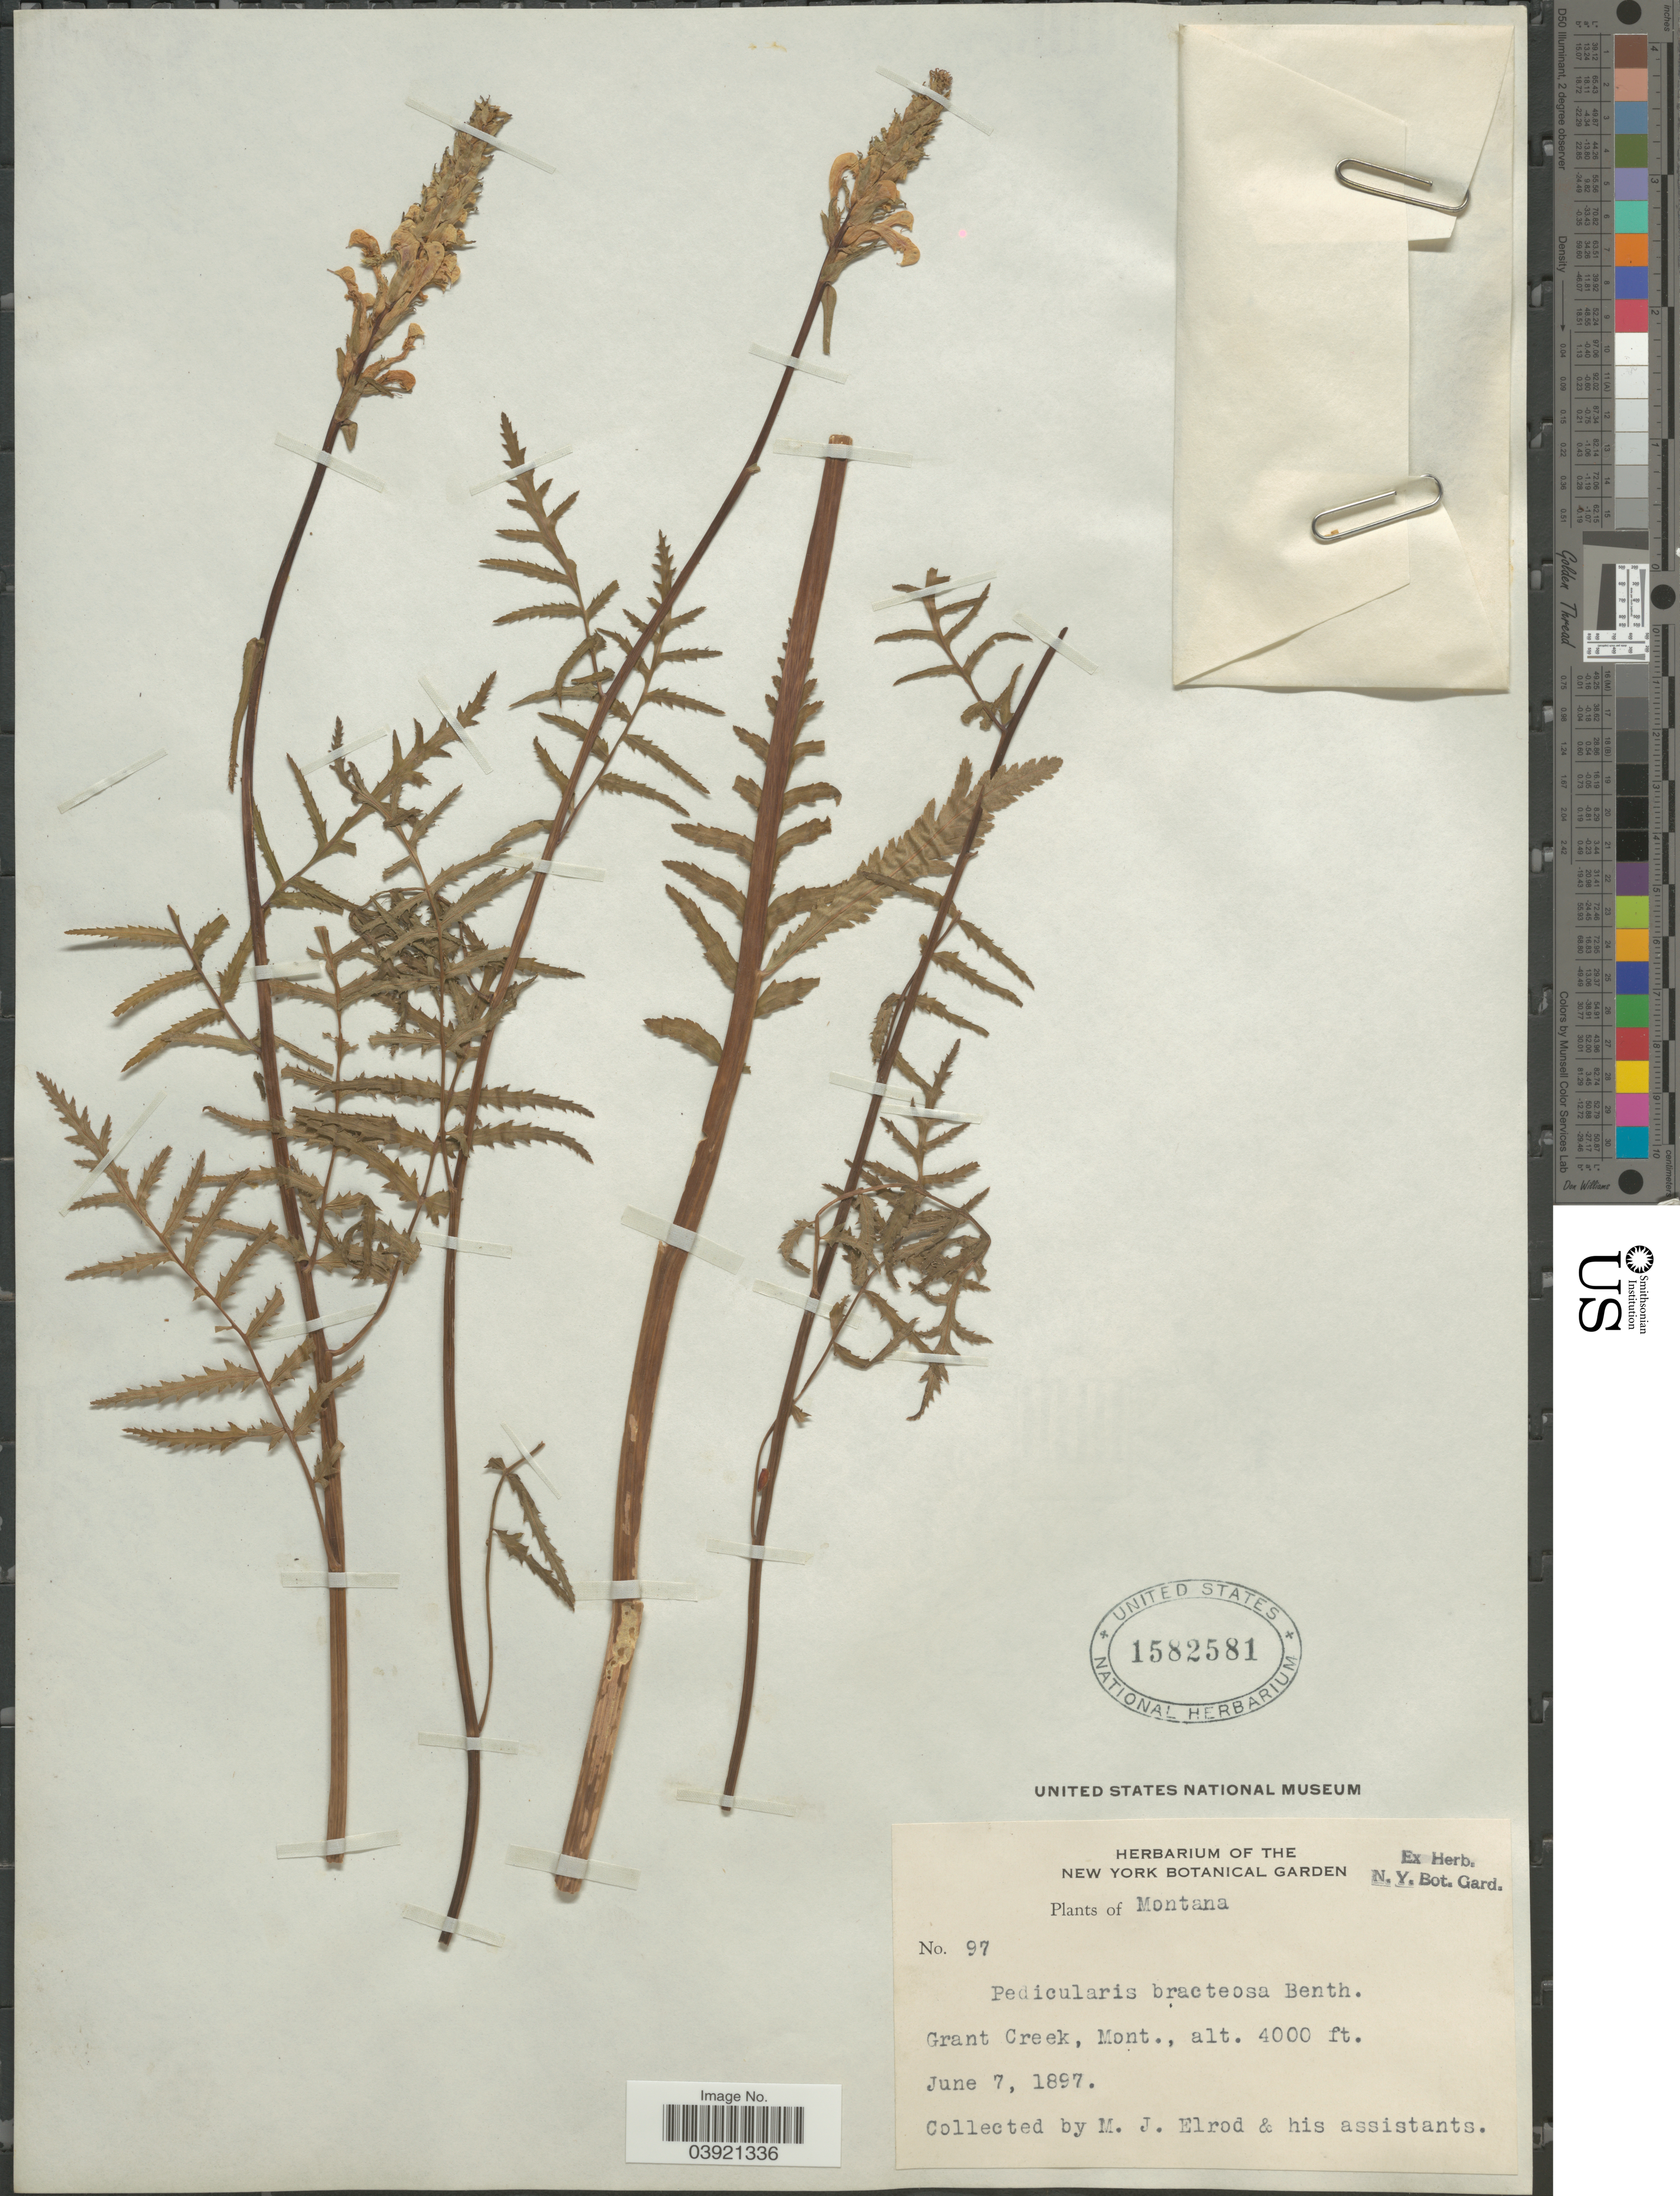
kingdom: Plantae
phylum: Tracheophyta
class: Magnoliopsida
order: Lamiales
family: Orobanchaceae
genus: Pedicularis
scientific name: Pedicularis bracteosa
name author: Benth.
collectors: J. Elrod & et al.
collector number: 97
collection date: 1897-06-07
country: United States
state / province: Montana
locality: Grant Creek.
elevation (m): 1219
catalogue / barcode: US 1582581